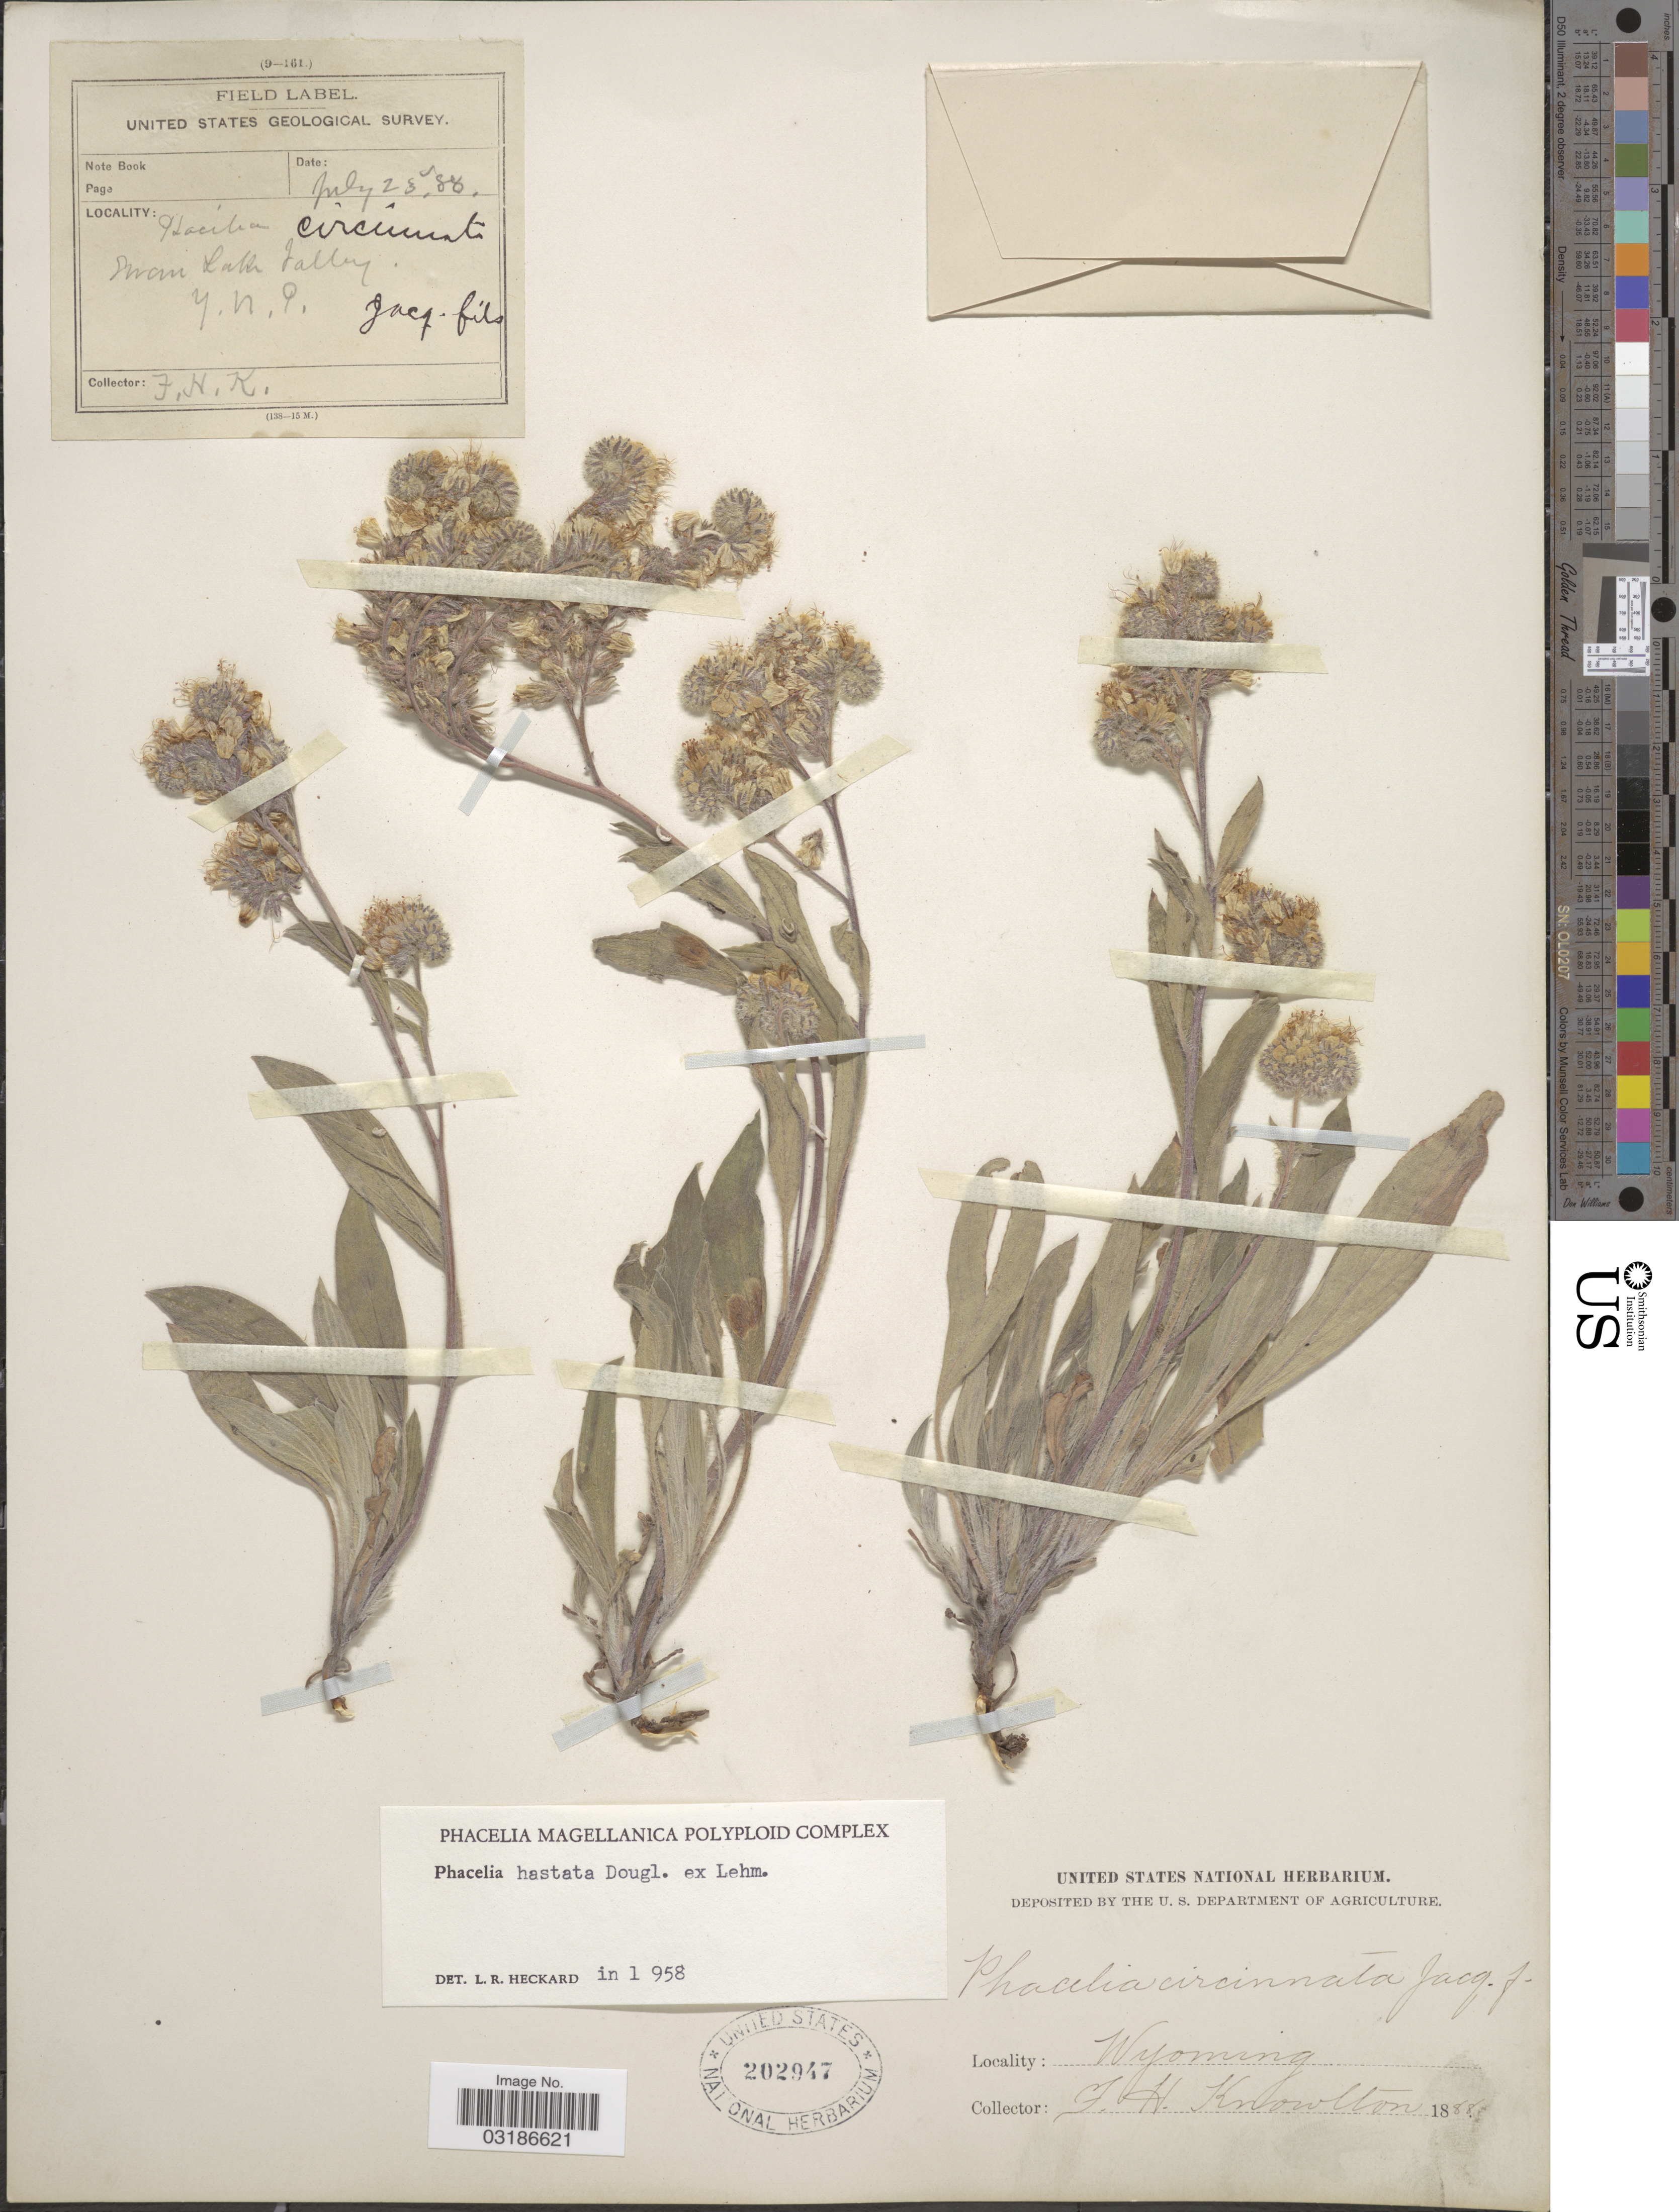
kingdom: Plantae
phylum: Tracheophyta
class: Magnoliopsida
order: Boraginales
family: Hydrophyllaceae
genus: Phacelia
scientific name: Phacelia hastata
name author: Douglas ex Lehm.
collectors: F. H. Knowlton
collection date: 1888-07-23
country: United States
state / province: Wyoming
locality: Swan Lake Valley.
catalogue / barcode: US 202947